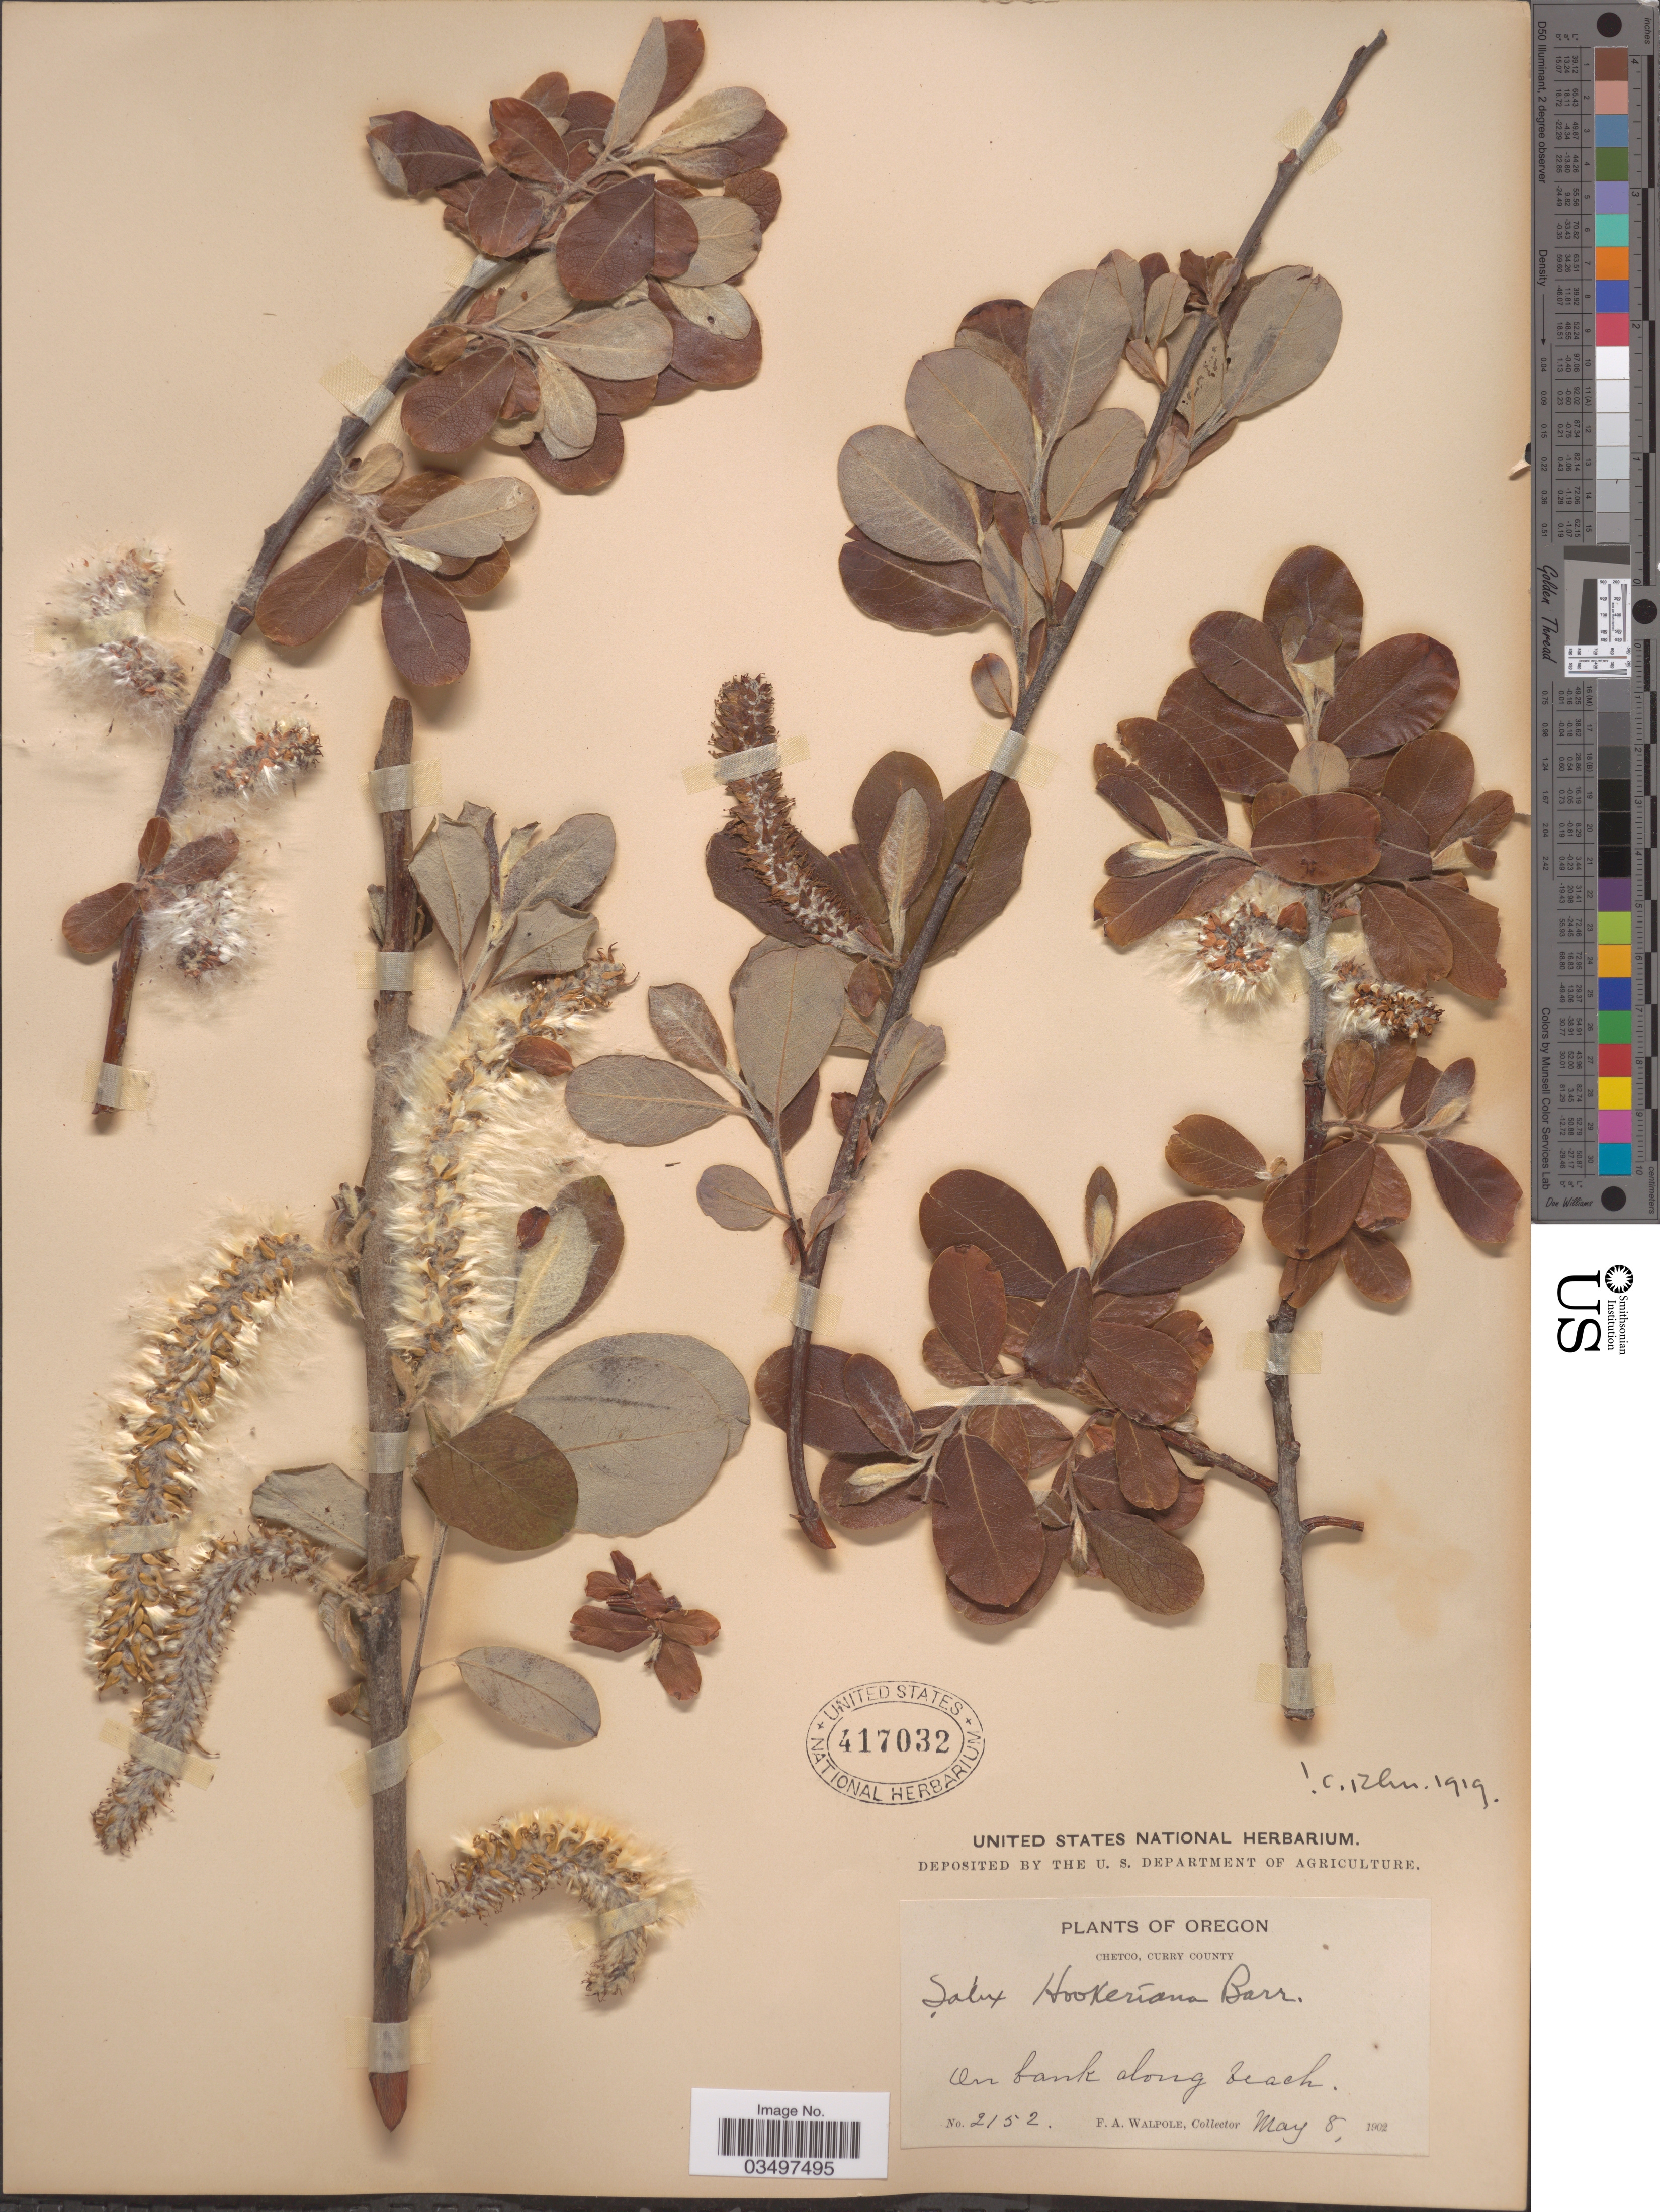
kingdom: Plantae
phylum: Tracheophyta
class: Magnoliopsida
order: Malpighiales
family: Salicaceae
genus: Salix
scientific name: Salix hookeriana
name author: Barratt ex Hook.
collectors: F. Walpole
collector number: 2152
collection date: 1902-05-08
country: United States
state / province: Oregon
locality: Chetco, Curry County.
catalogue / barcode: US 417032